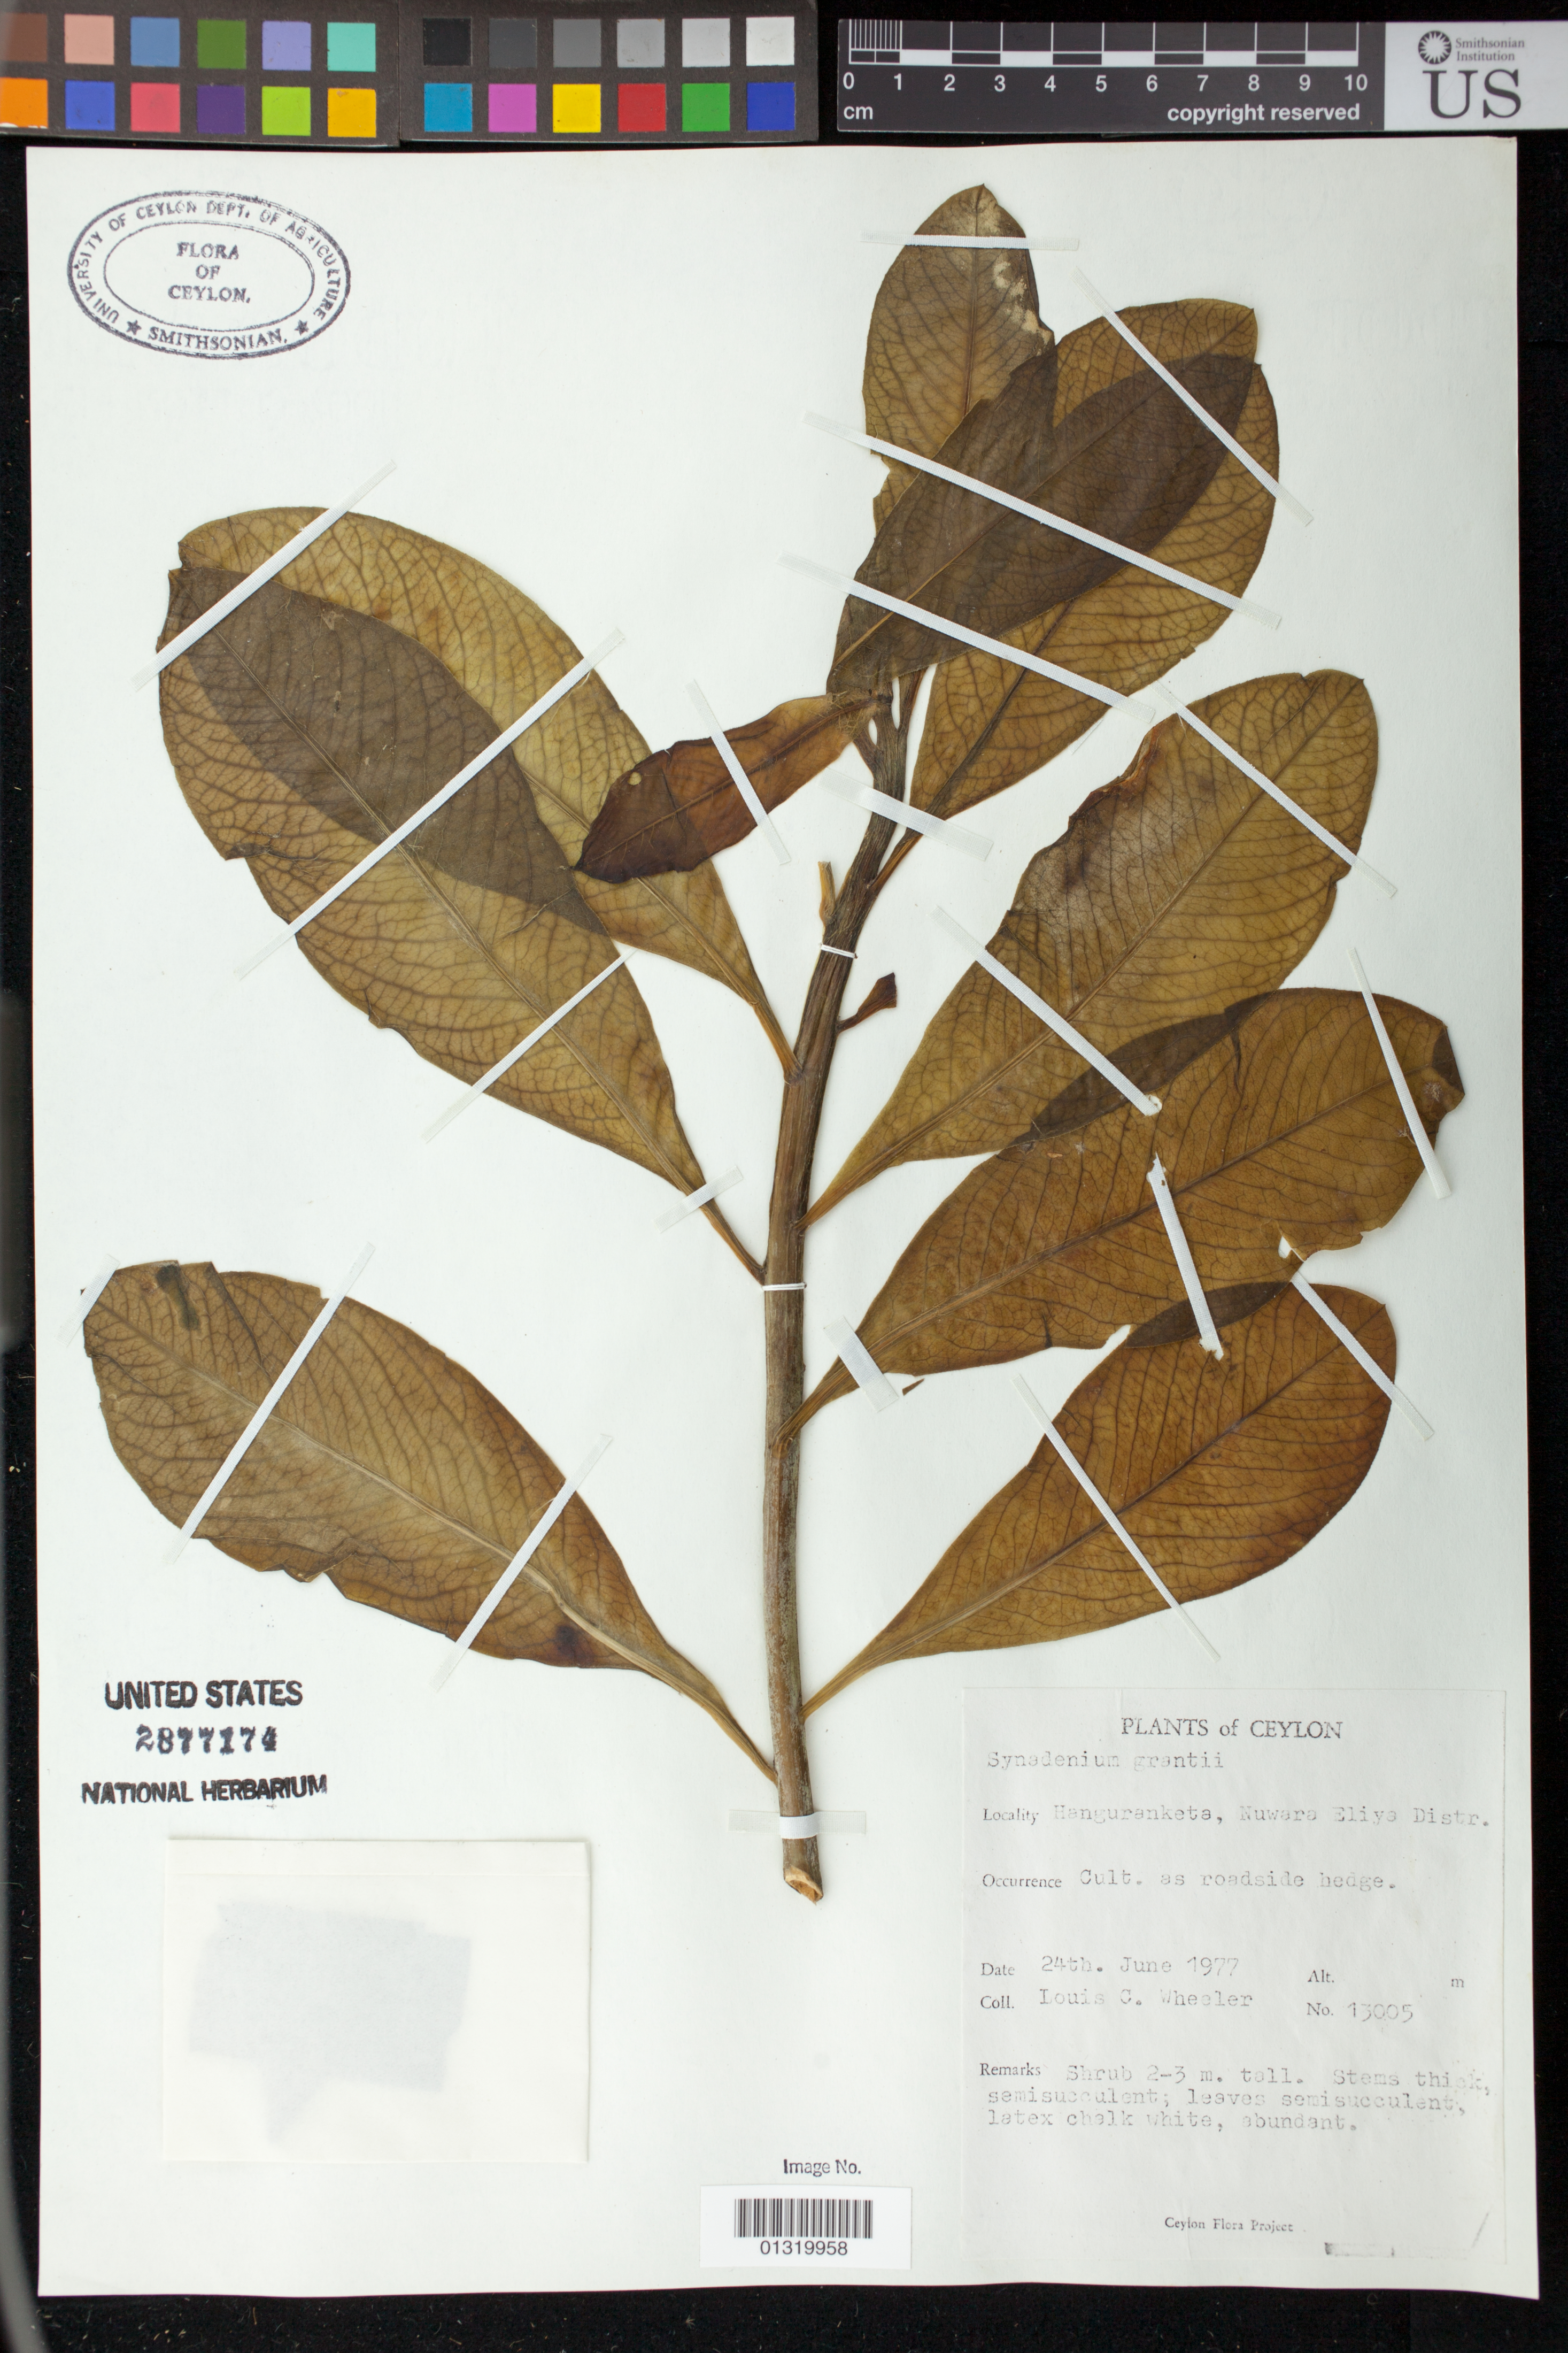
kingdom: Plantae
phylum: Tracheophyta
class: Magnoliopsida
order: Malpighiales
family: Euphorbiaceae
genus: Synadenium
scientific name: Synadenium grantii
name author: Hook. f.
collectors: L. C. Wheeler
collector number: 13005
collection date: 1977-06-24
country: Sri Lanka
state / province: Central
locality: Hanguranketa, Nuwara Eliya Distr.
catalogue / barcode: US 2877174